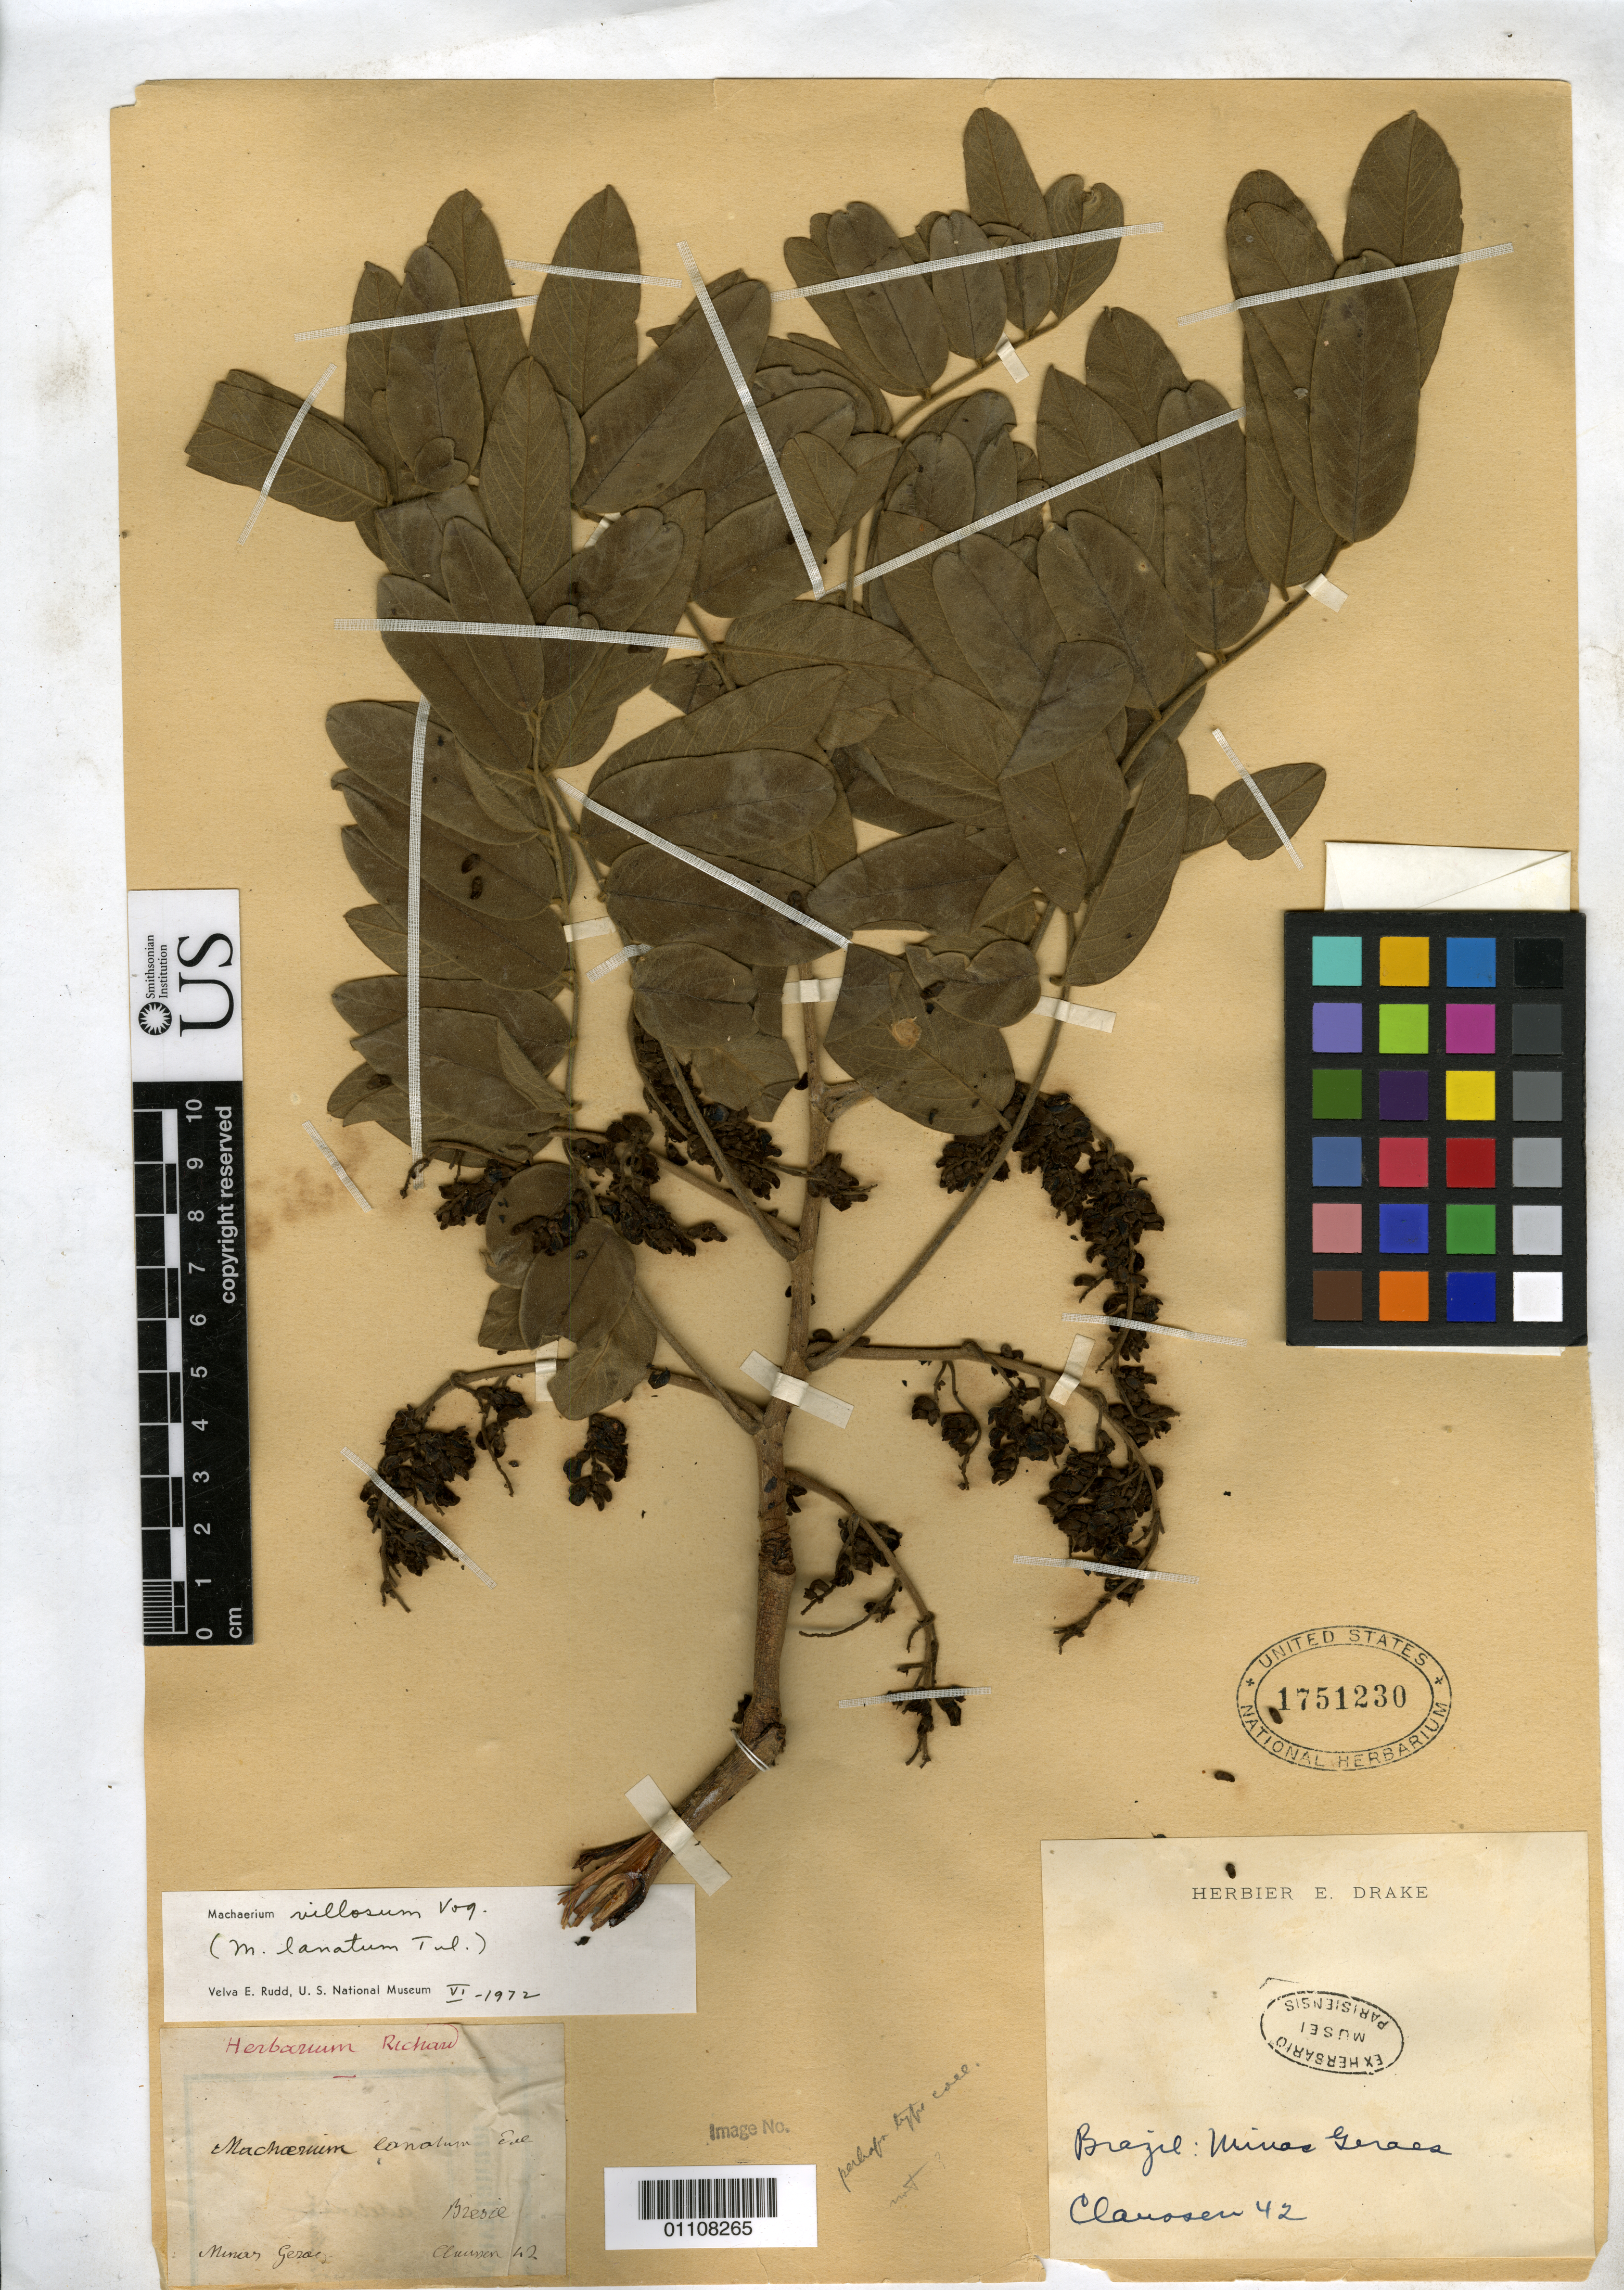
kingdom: Plantae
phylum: Tracheophyta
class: Magnoliopsida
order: Fabales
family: Fabaceae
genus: Machaerium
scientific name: Machaerium lanatum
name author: Tul.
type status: Possible Type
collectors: -. Claussen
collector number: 42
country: Brazil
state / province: Minas Gerais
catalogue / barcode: US 1751230